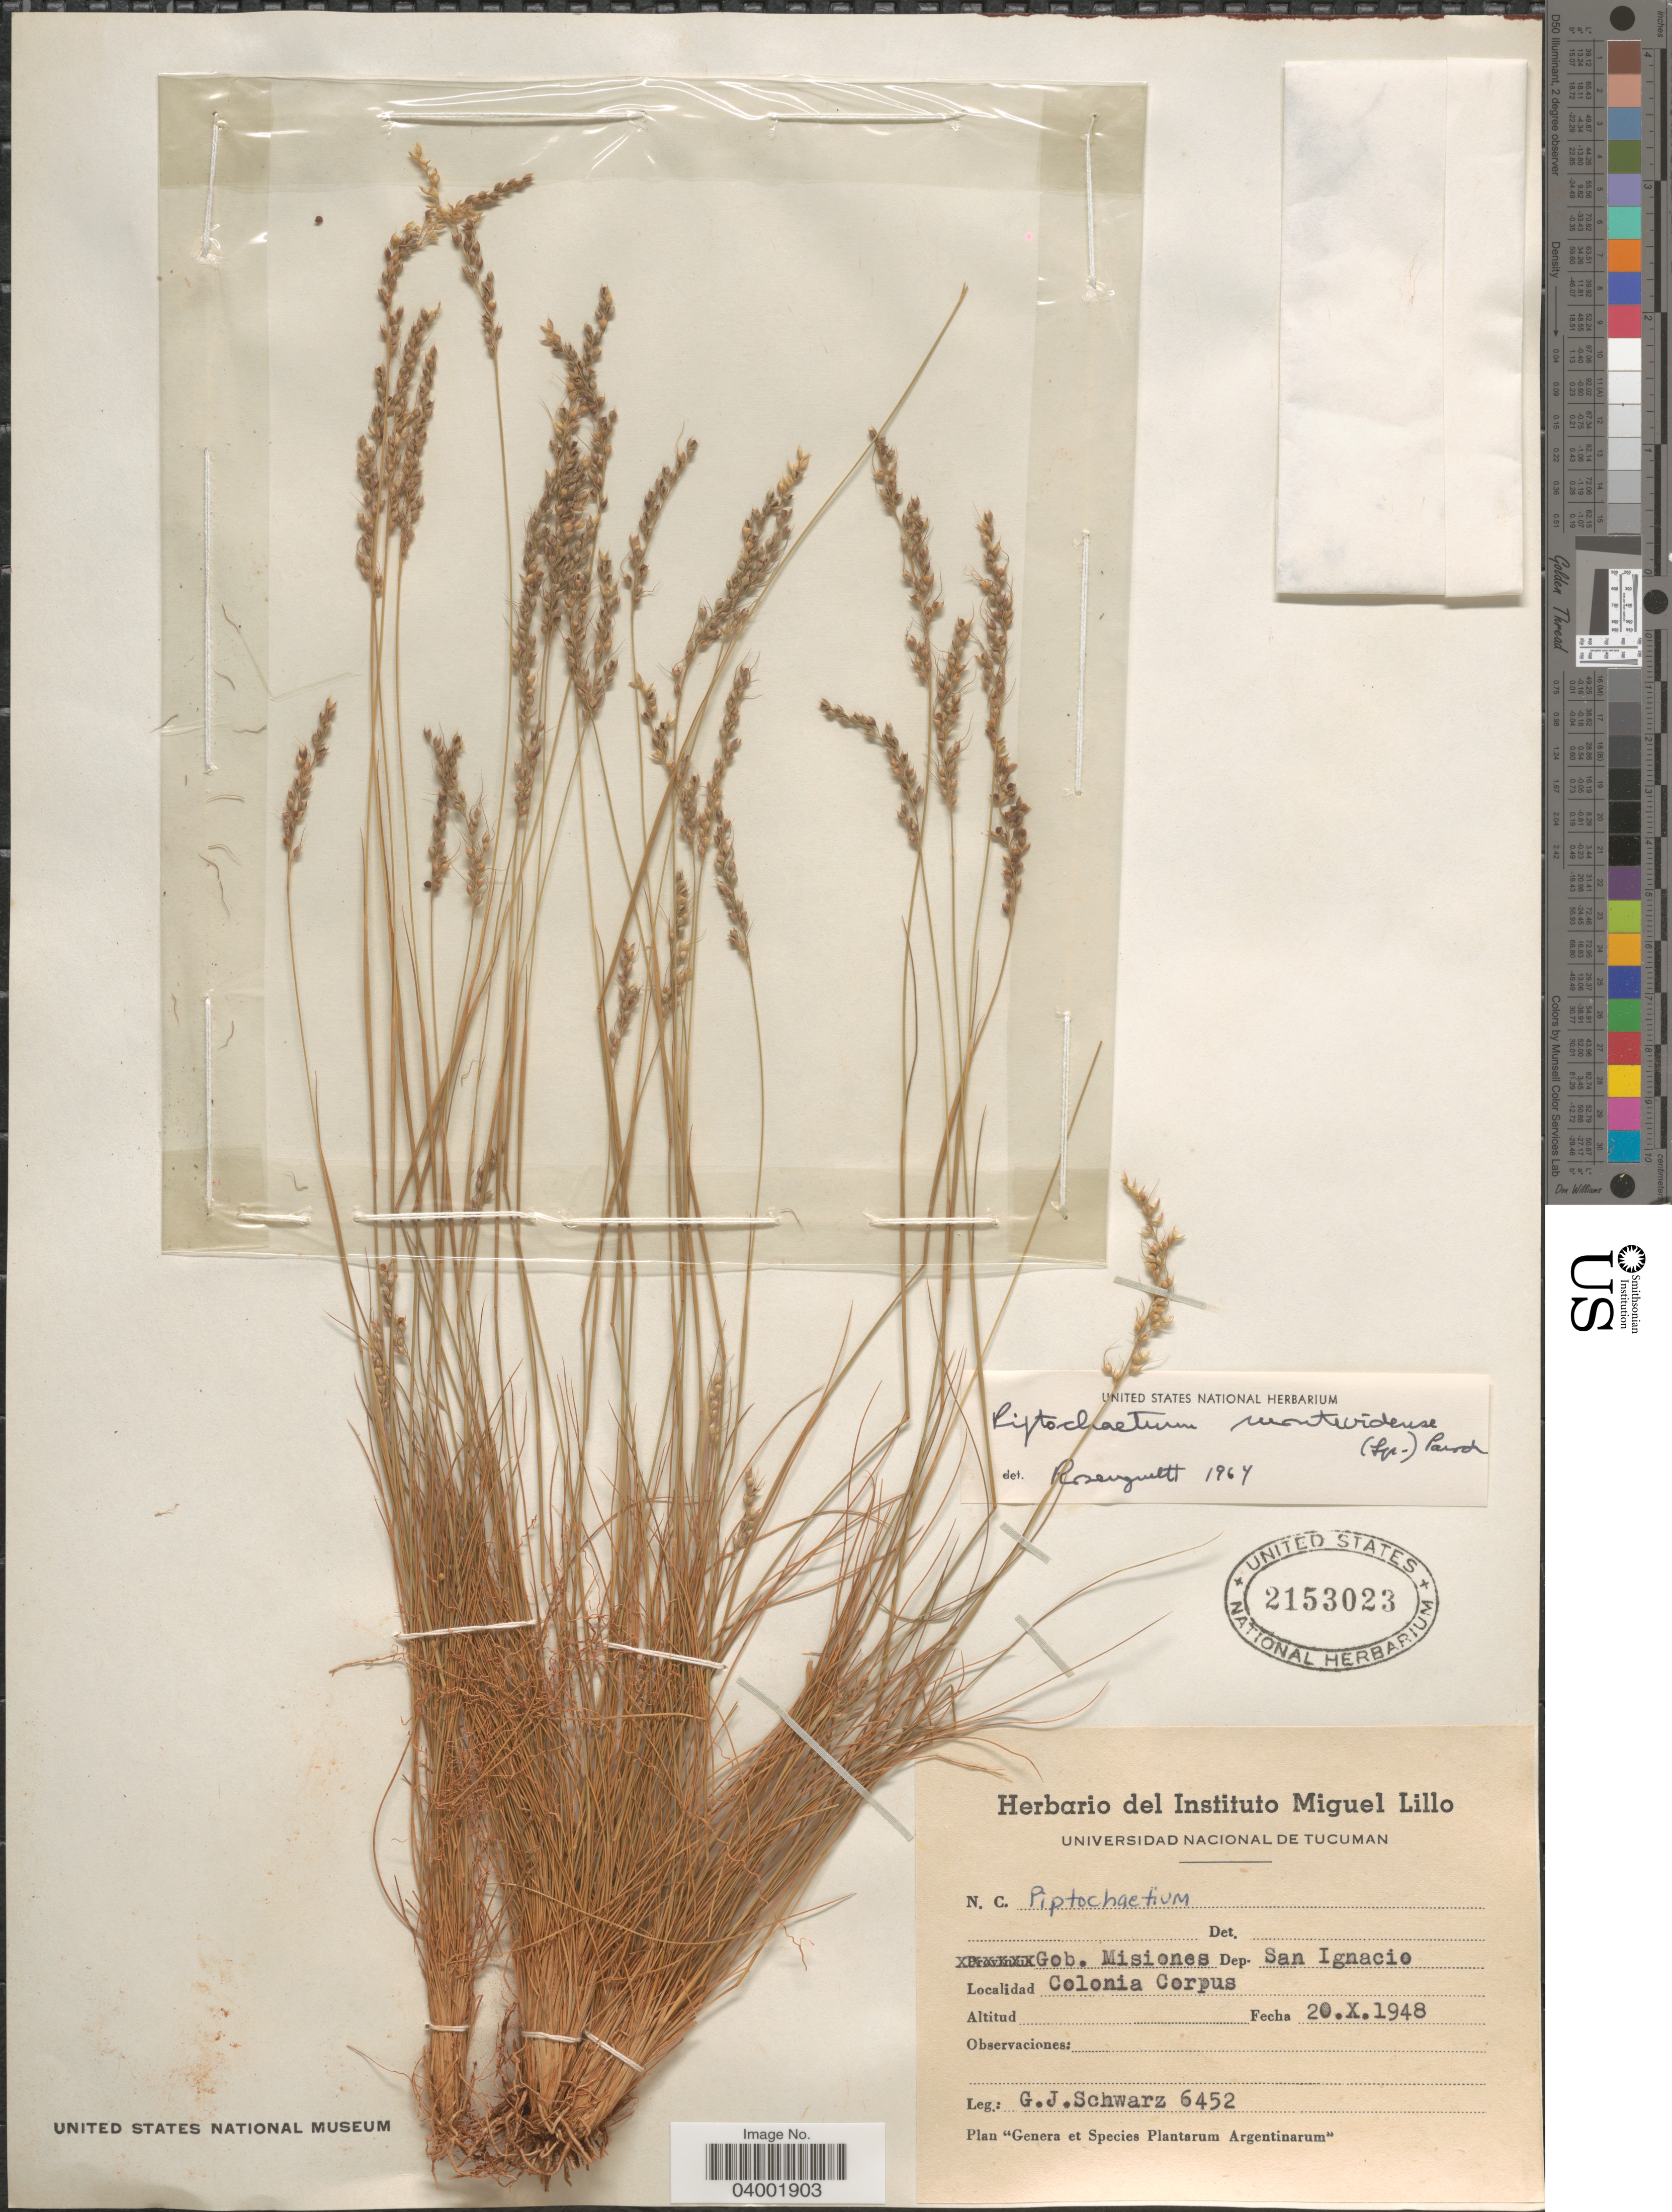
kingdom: Plantae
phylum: Tracheophyta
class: Liliopsida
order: Poales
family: Poaceae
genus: Piptochaetium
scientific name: Piptochaetium montevidense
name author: (Spreng.) Parodi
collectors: G. J. Schwarz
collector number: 6452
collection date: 1948-10-20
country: Argentina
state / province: Misiones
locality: Gob. Misiones. Dep. San Ignacio. Colonia Corpus.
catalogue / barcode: US 2153023